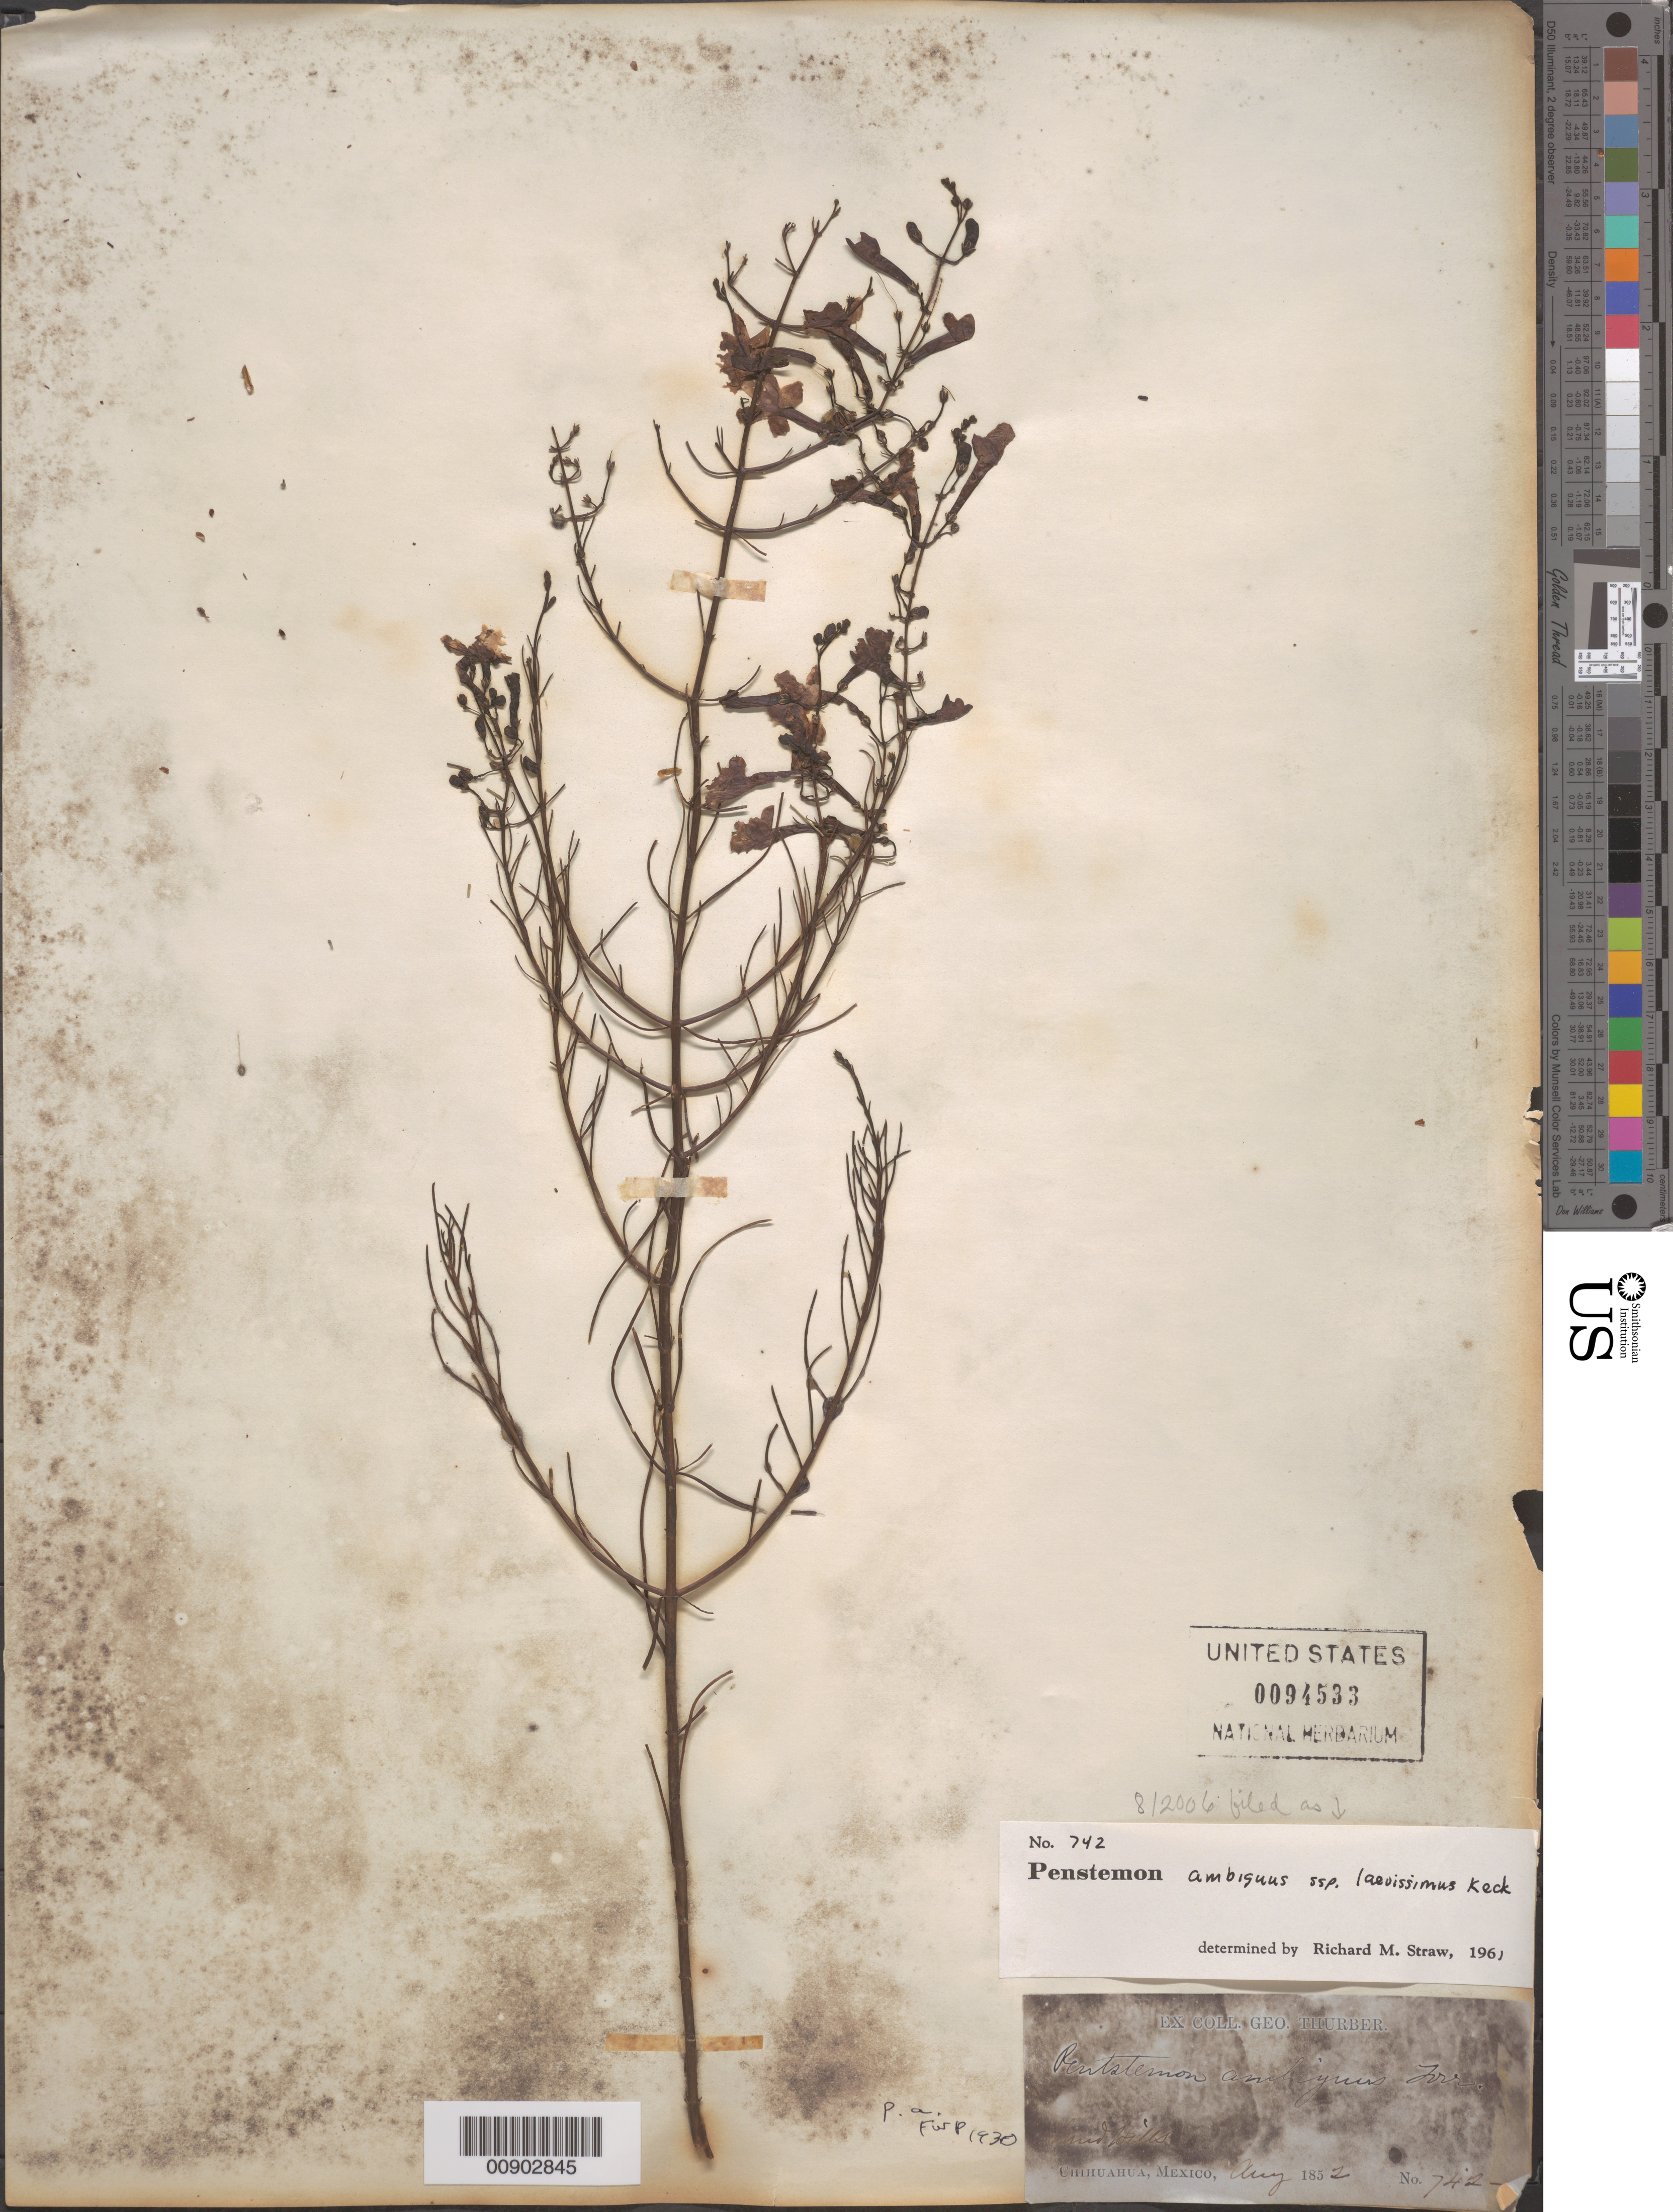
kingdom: Plantae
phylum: Tracheophyta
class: Magnoliopsida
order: Lamiales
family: Plantaginaceae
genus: Penstemon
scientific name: Penstemon ambiguus subsp. laevissimus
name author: D.D. Keck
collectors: ex coll. Geo. Thurber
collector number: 742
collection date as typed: Aug 1852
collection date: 1852-08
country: Mexico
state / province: Chihuahua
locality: Chihuahua.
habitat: Sand hills.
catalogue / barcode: US 94533